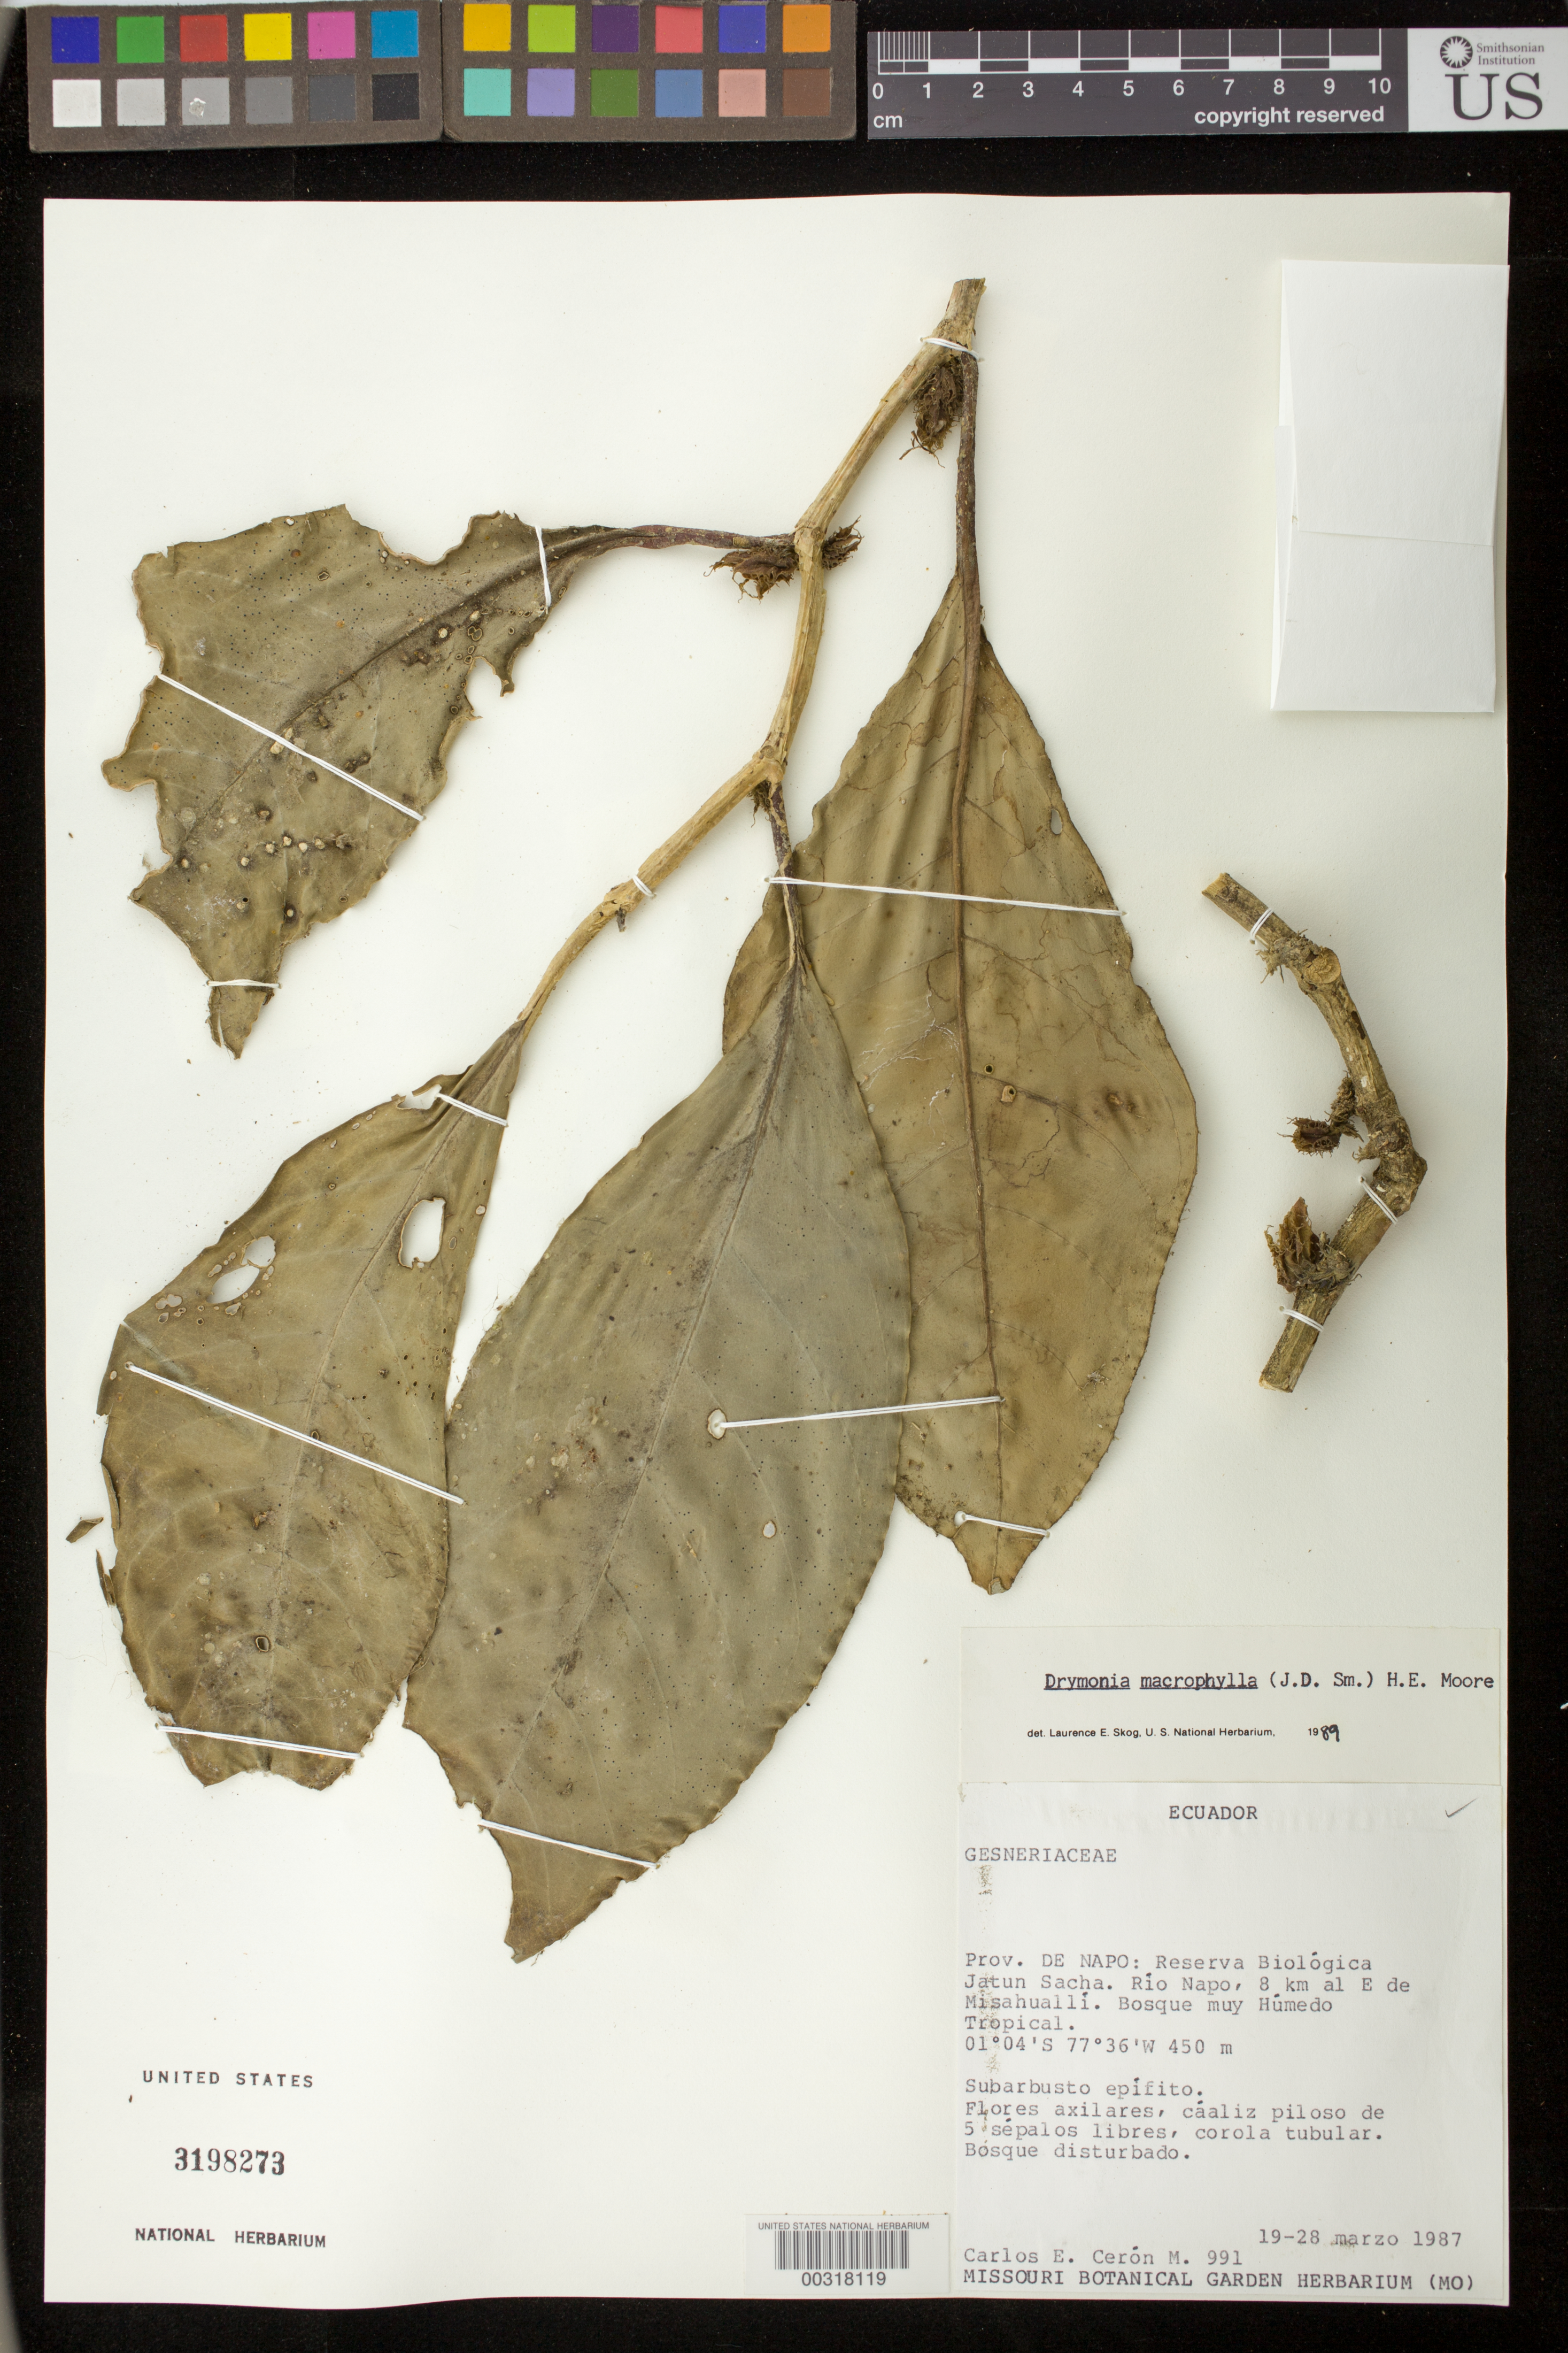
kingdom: Plantae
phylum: Tracheophyta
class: Magnoliopsida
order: Lamiales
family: Gesneriaceae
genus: Drymonia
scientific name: Drymonia macrophylla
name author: (Oerst.) H.E. Moore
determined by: Clark, J. L., (SEL), The Marie Selby Botanical Garden (UNITED STATES)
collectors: C. E. Cerón M.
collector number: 991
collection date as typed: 19-28 Mar 1987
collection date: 1987-03-19/1987-03-28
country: Ecuador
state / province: Napo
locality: Reserva Biologica Jatun Sacha, Rio Napo, 8 km E of Misahualli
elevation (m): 450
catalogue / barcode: US 3198273